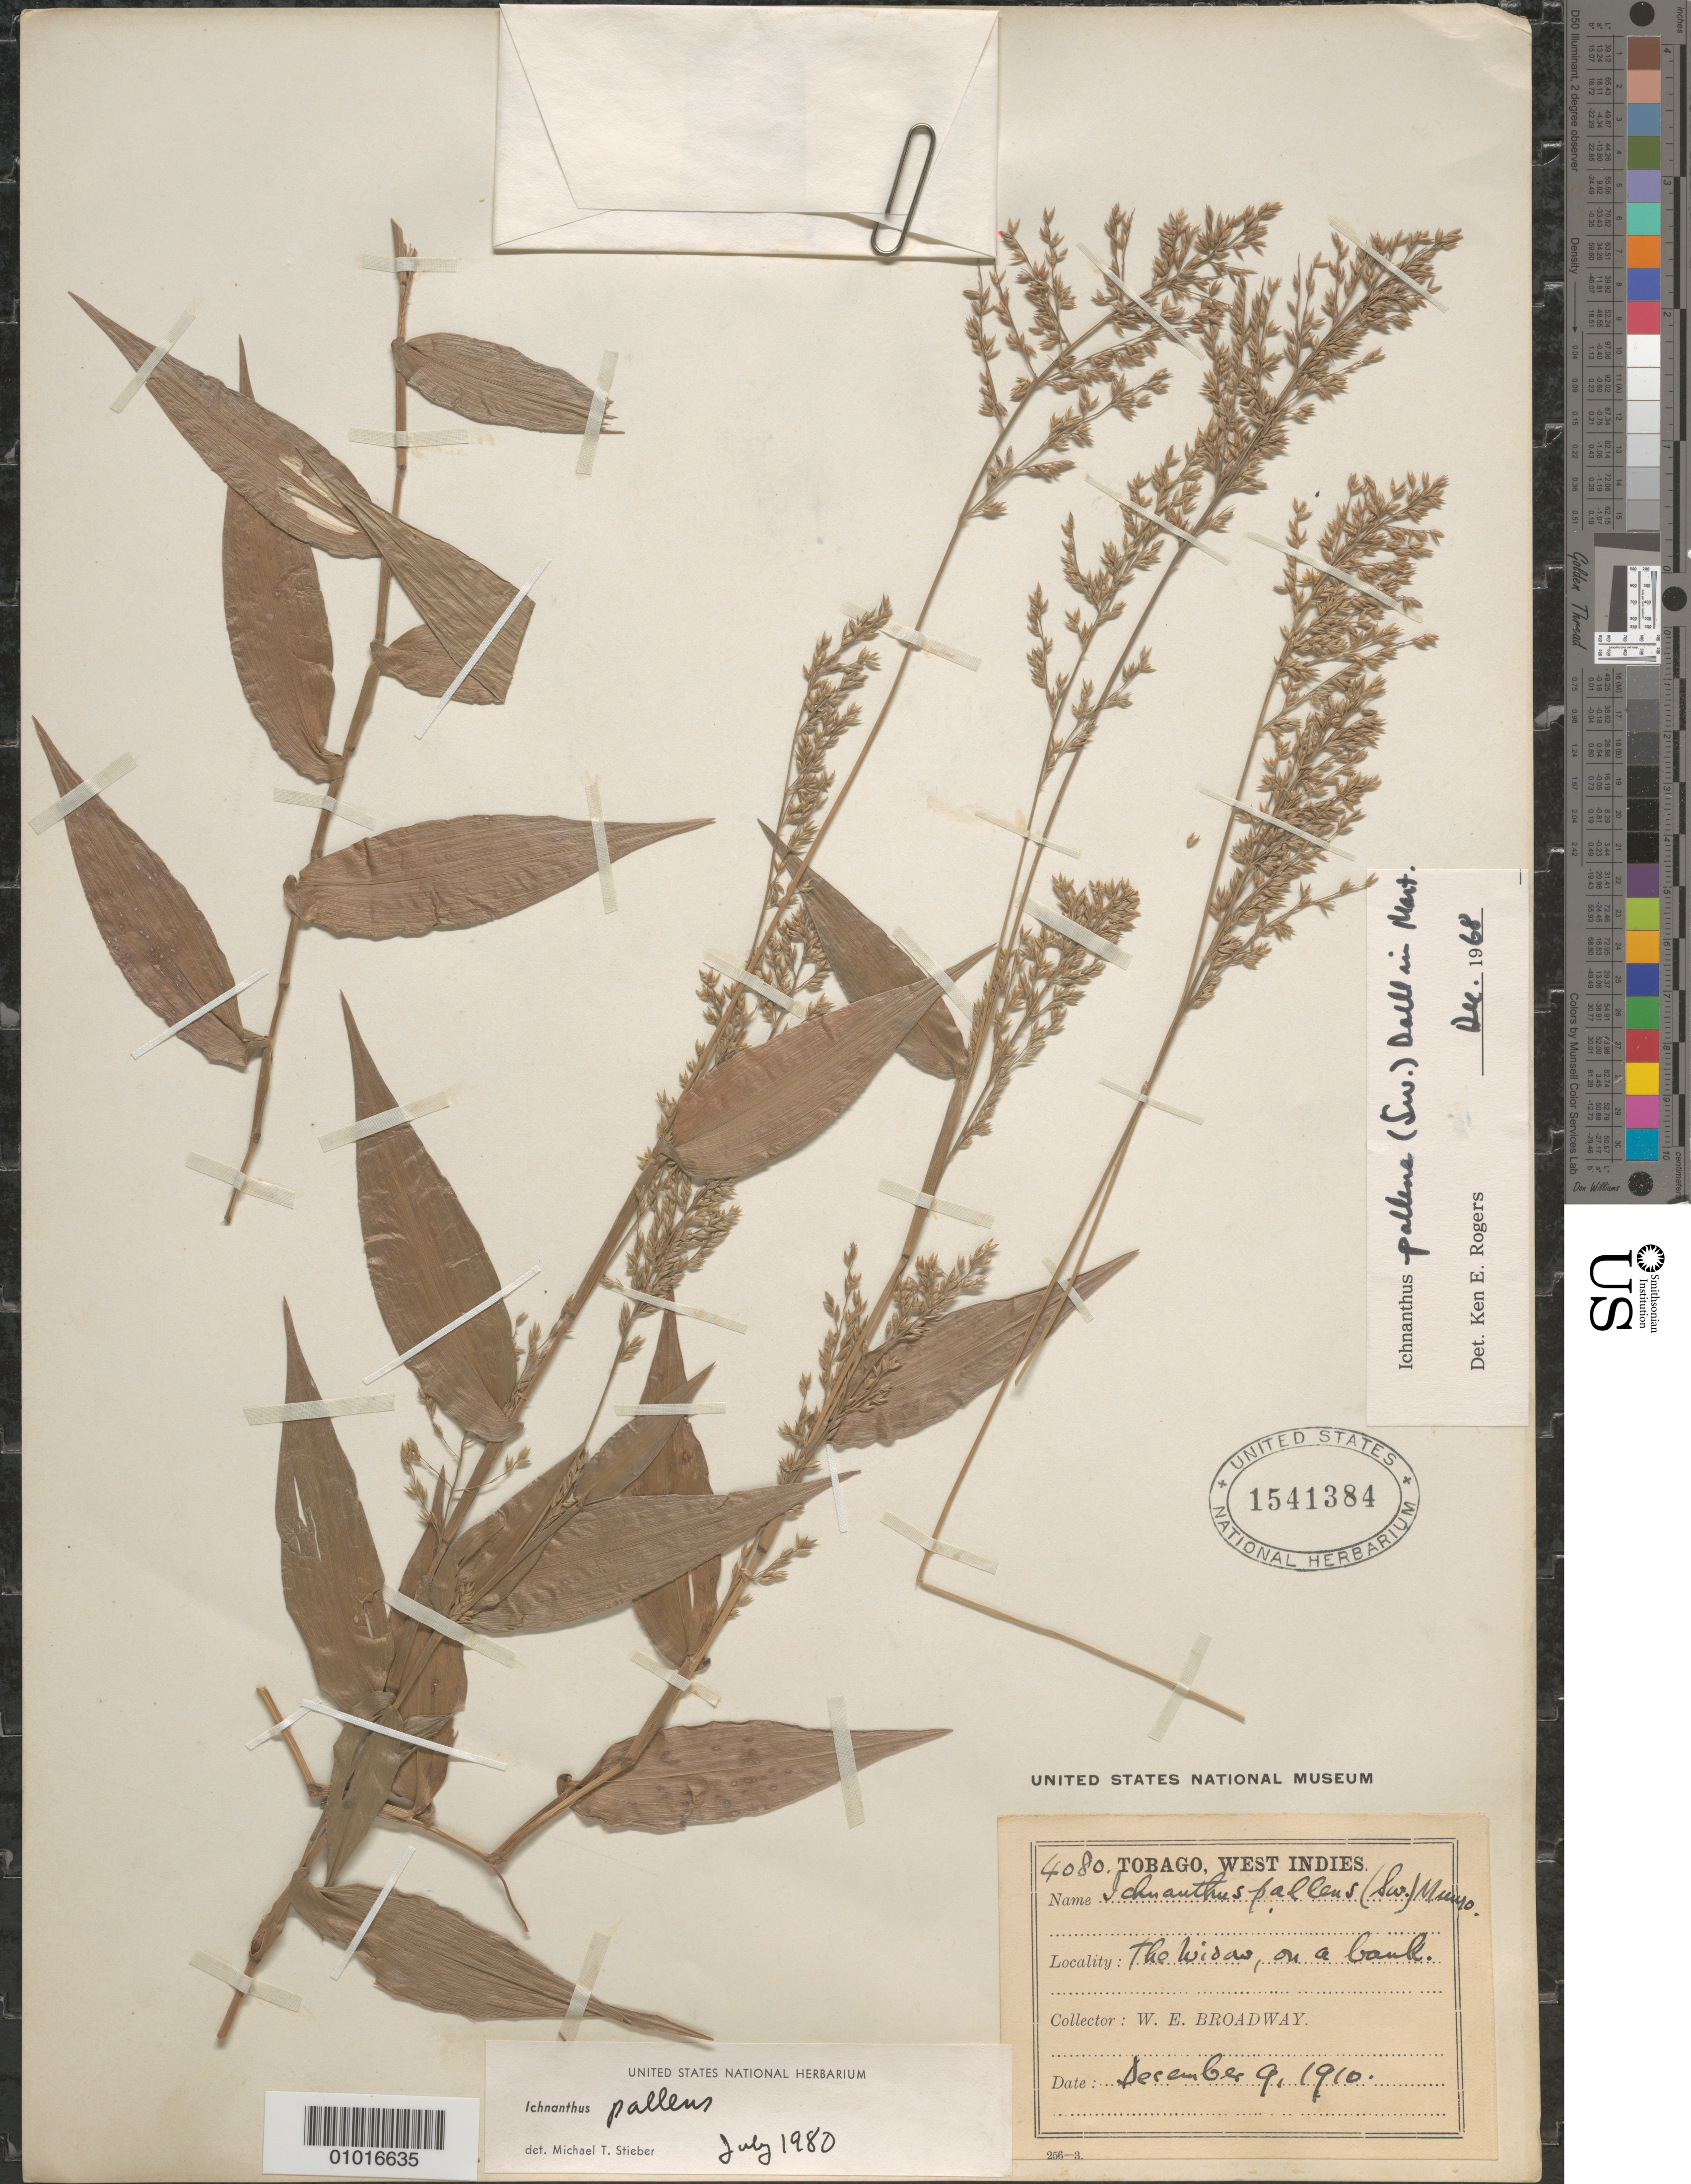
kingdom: Plantae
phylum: Tracheophyta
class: Liliopsida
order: Poales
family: Poaceae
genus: Ichnanthus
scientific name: Ichnanthus pallens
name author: (Sw.) Munro ex Benth.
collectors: W. E. Broadway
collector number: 4080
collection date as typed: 09 Dec 1910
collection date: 1910-12-09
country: Trinidad and Tobago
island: Tobago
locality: Tobago, The Widow, on a bank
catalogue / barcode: US 1541384